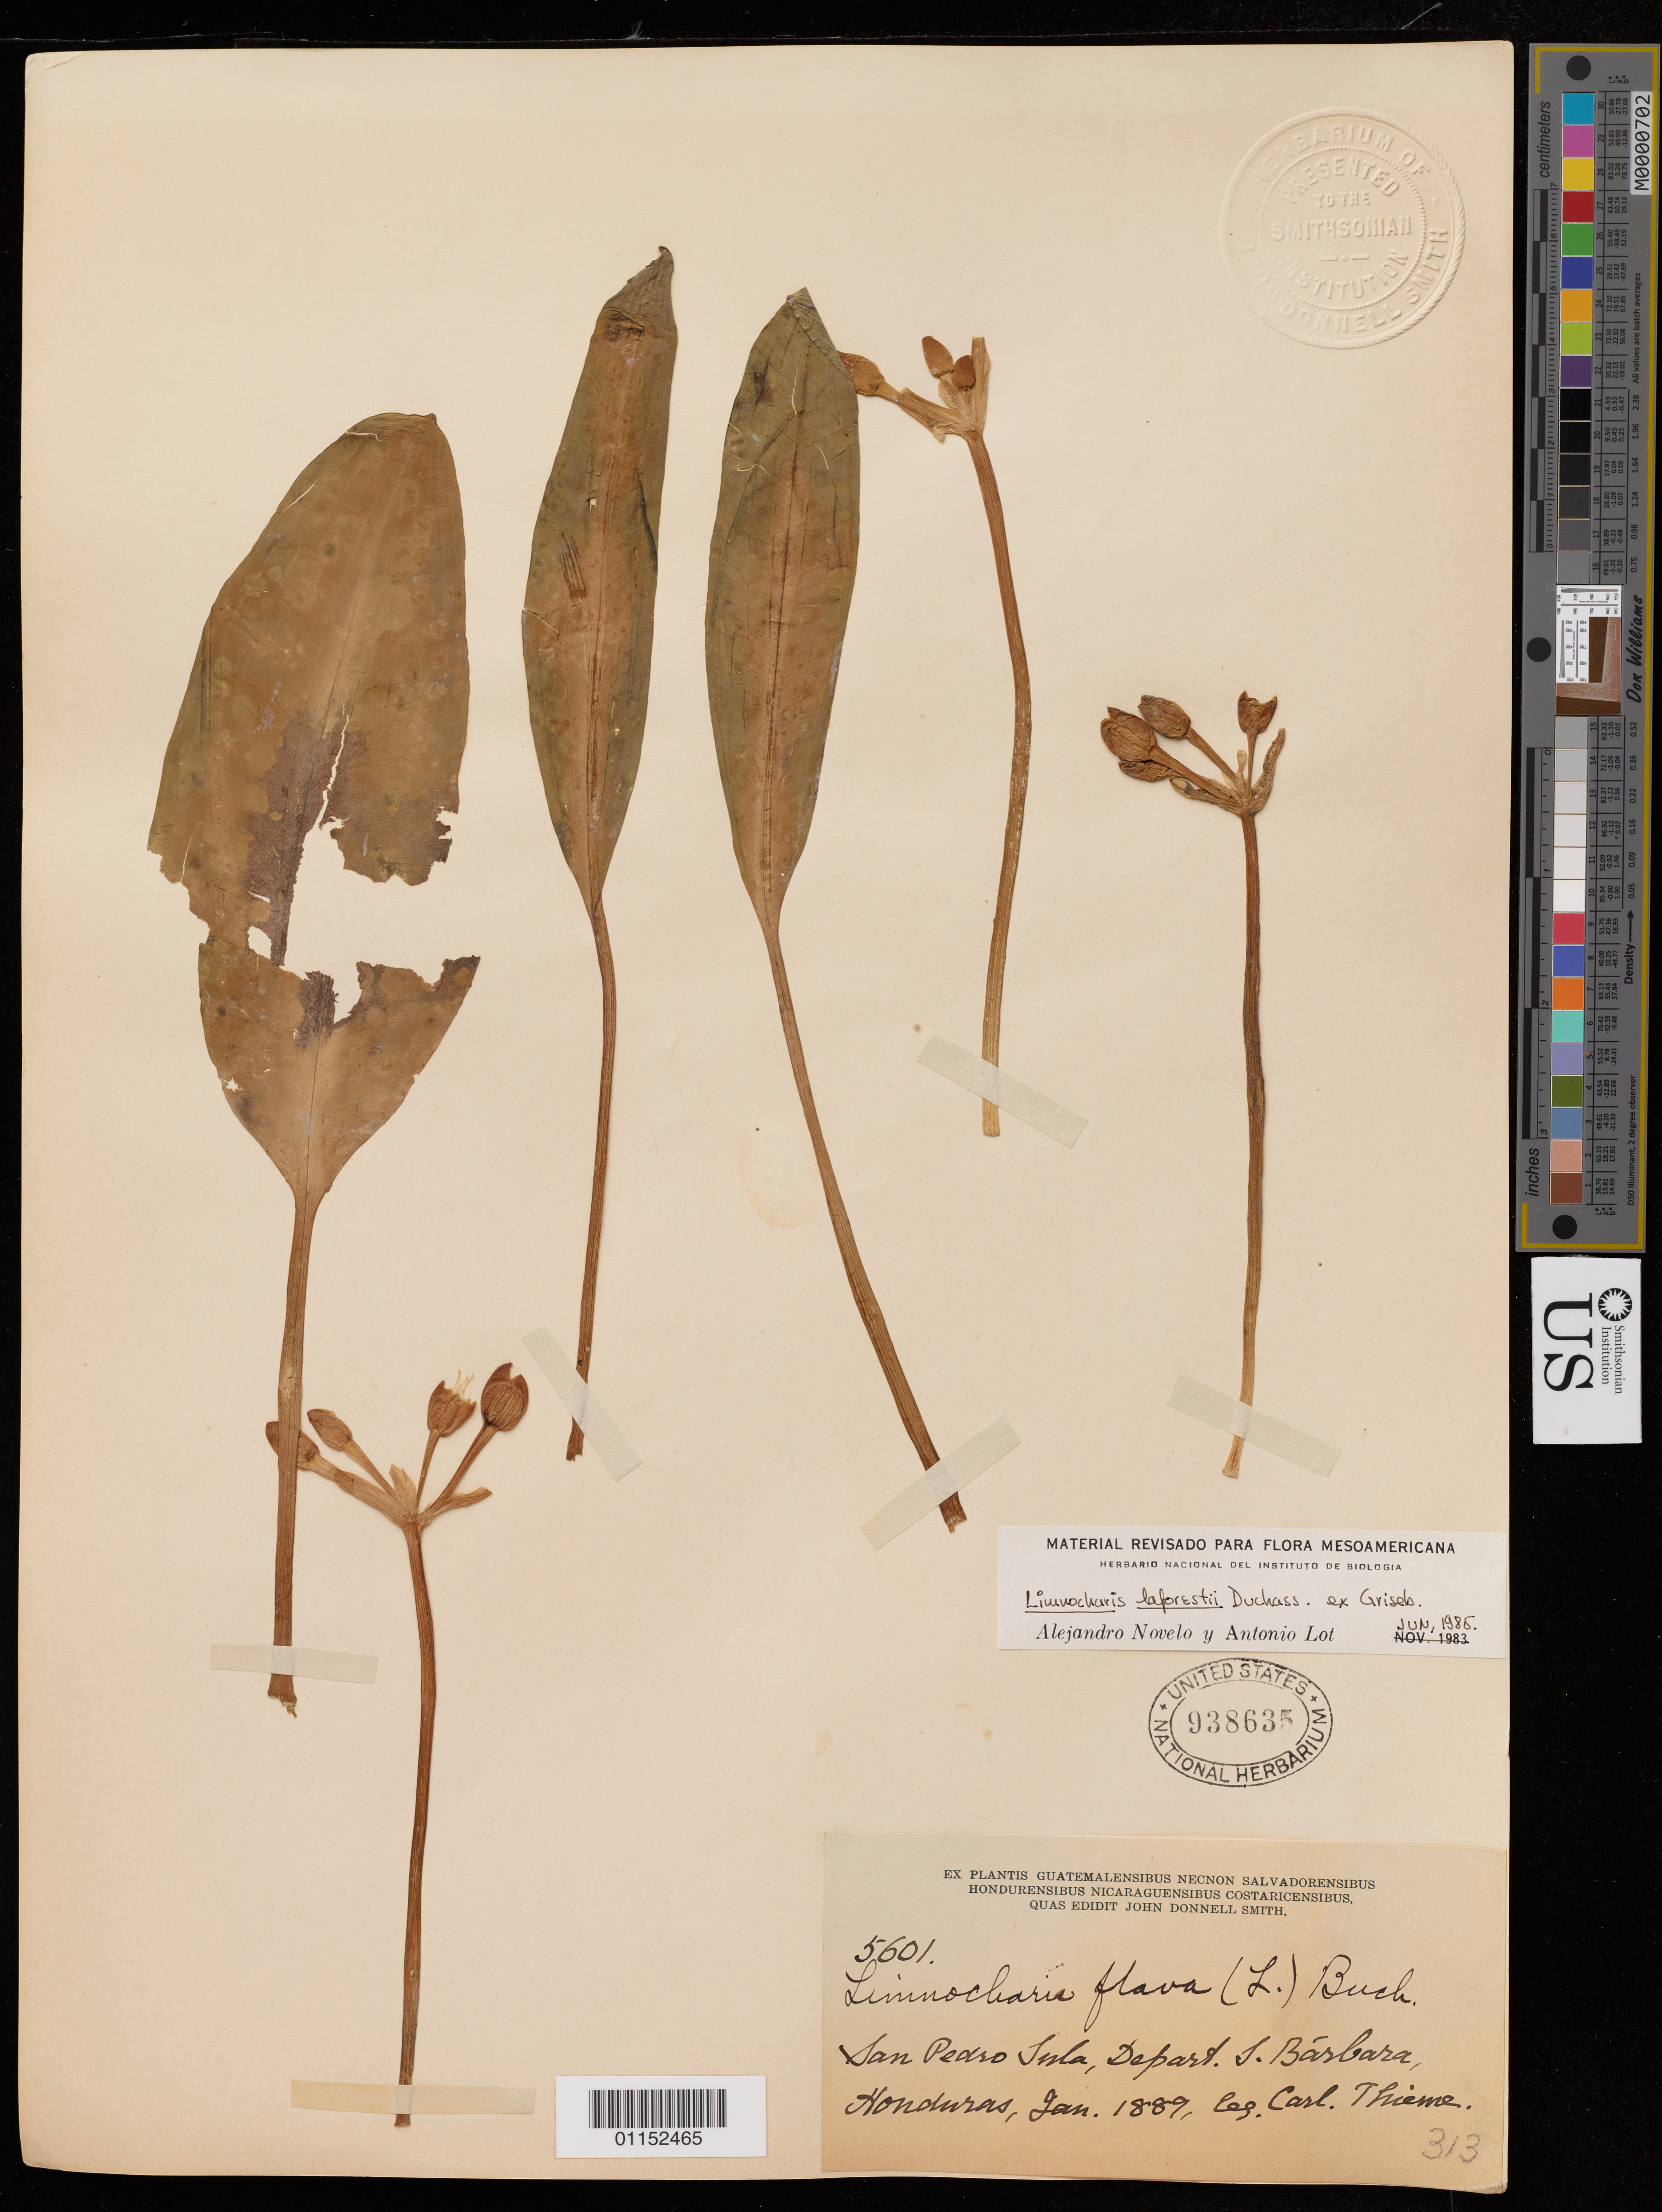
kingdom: Plantae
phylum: Tracheophyta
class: Liliopsida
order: Alismatales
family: Alismataceae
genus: Limnocharis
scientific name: Limnocharis laforestii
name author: Duchass. ex Griseb.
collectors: C. Thieme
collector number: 5601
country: Honduras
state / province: Santa Bárbara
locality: San Pedro Sula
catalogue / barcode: US 938635